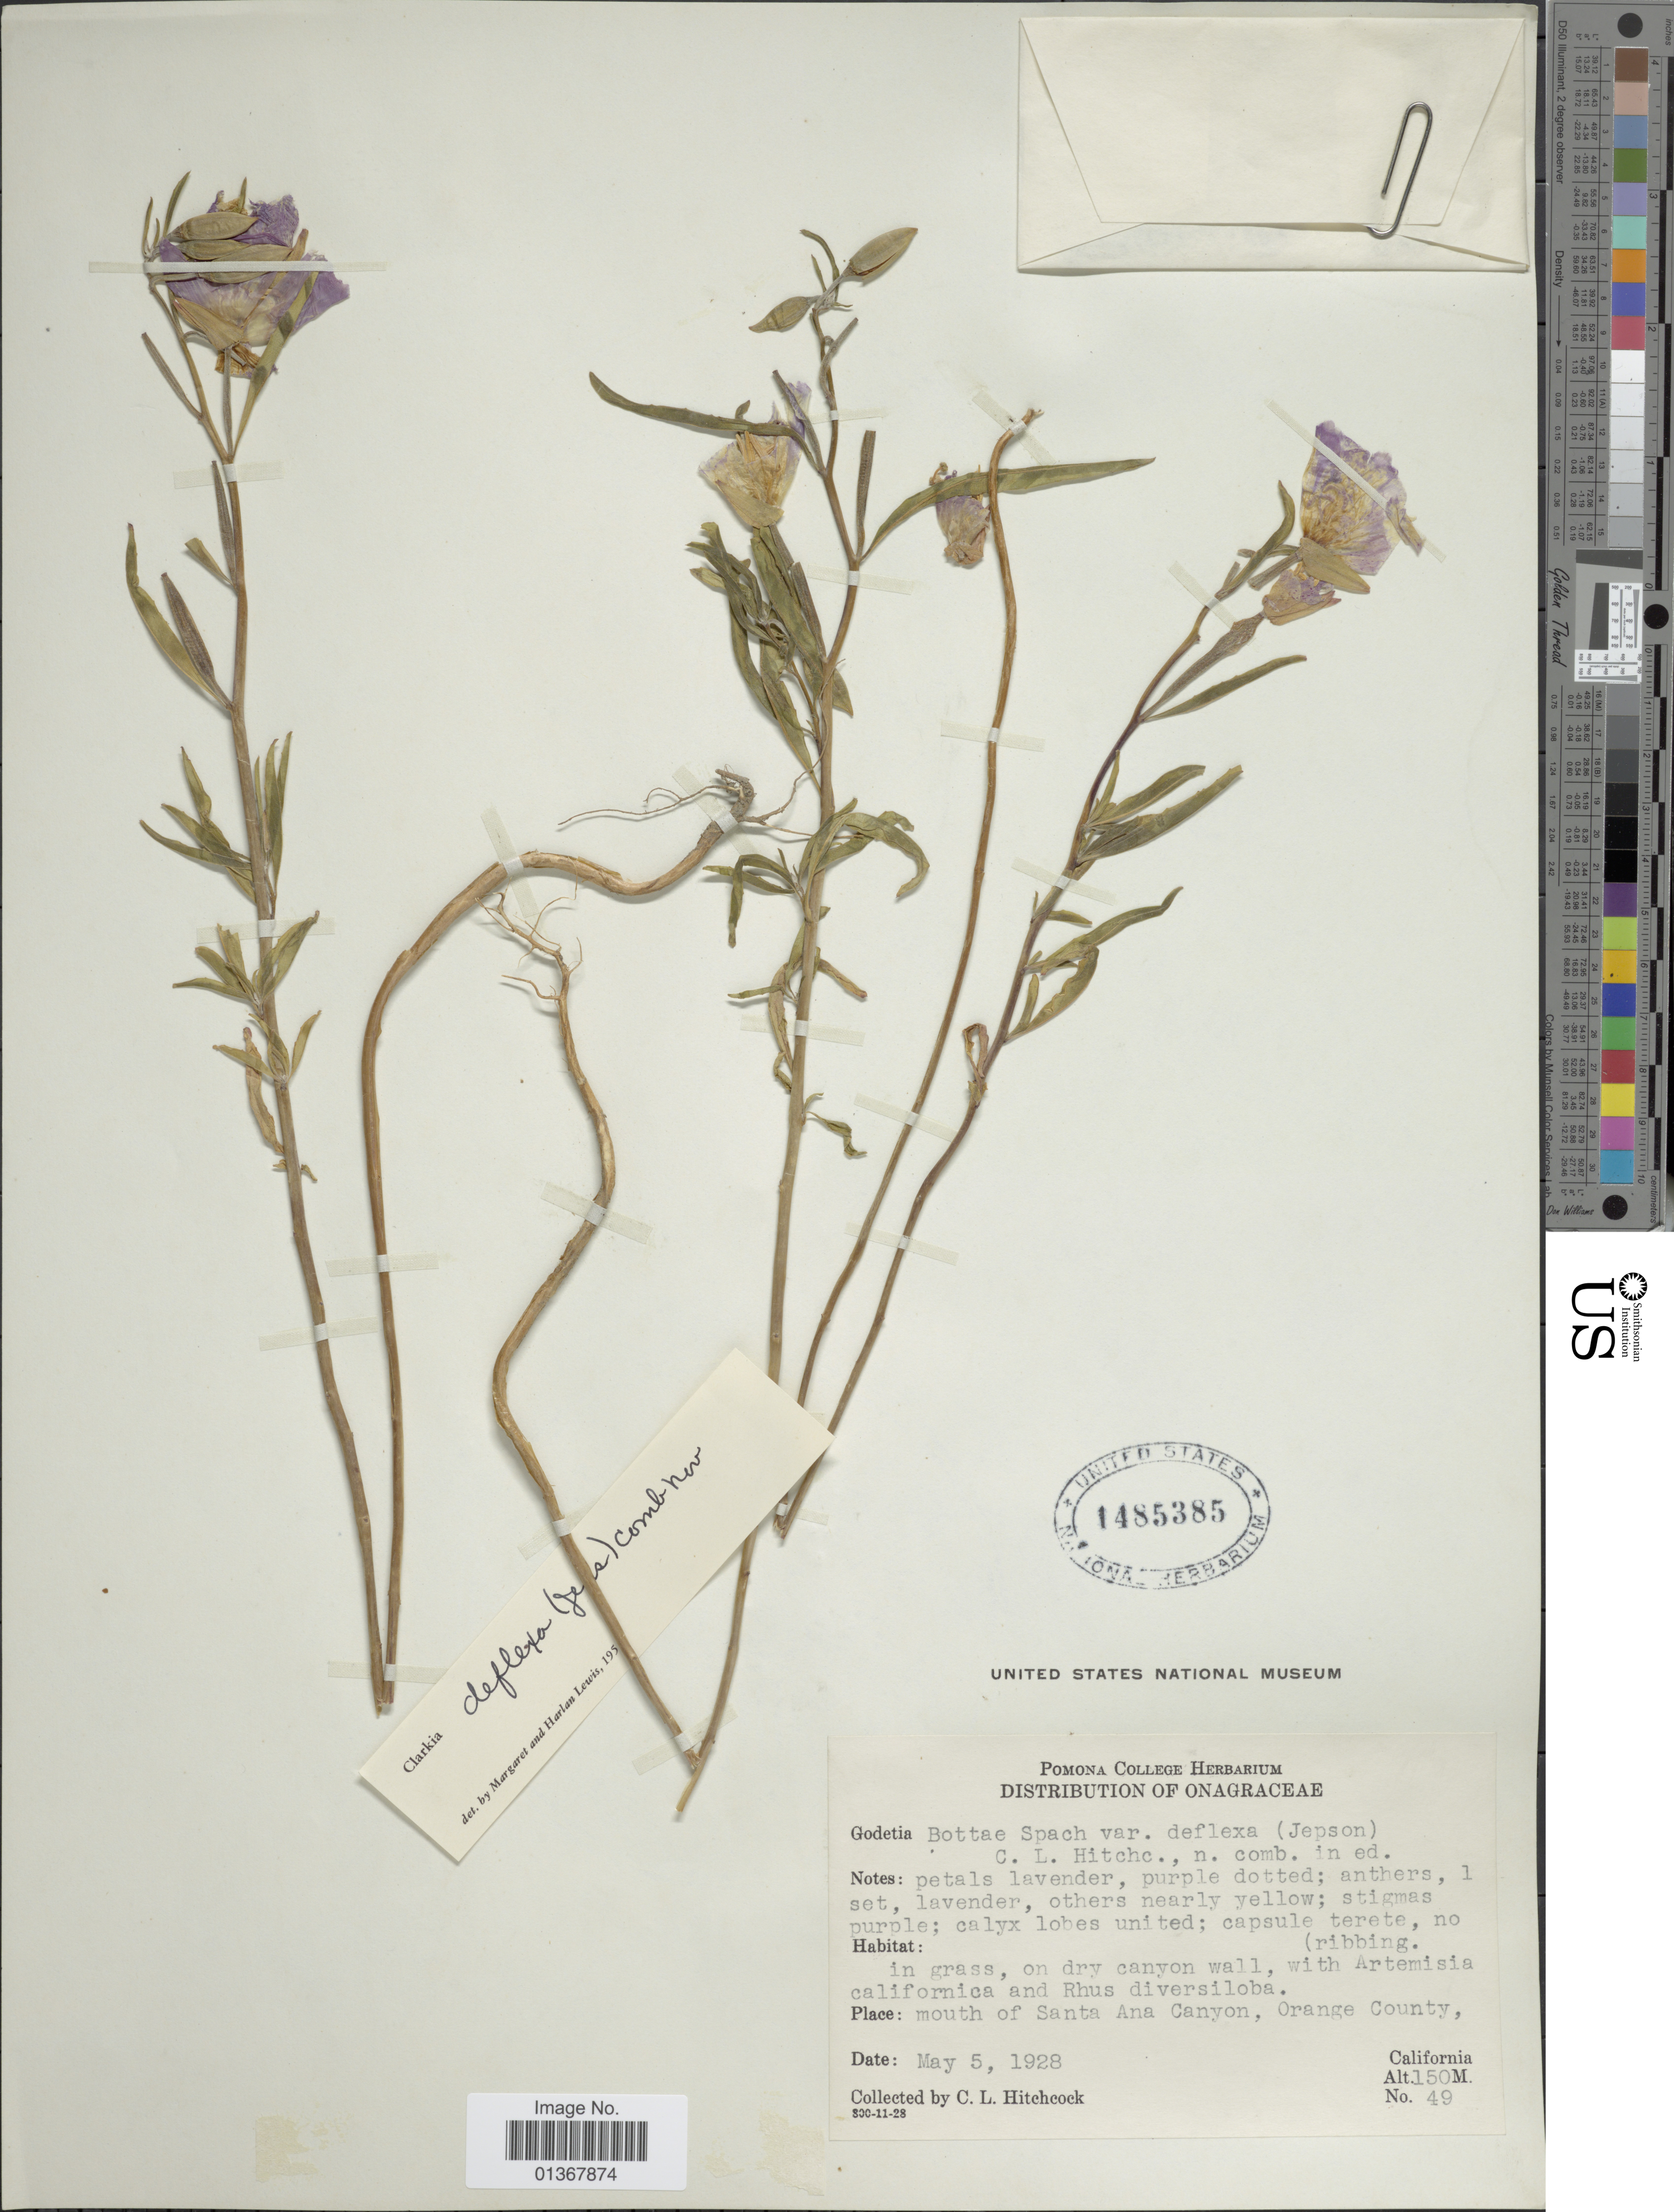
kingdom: Plantae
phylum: Tracheophyta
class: Magnoliopsida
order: Myrtales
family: Onagraceae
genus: Clarkia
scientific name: Clarkia bottae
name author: (Spach) F. H. Lewis & M.E. Lewis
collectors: C. L. Hitchcock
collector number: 49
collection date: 1928-05-05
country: United States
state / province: California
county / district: Orange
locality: Mouth of Santa Ana Canyon, Orange County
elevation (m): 150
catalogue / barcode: US 1485385